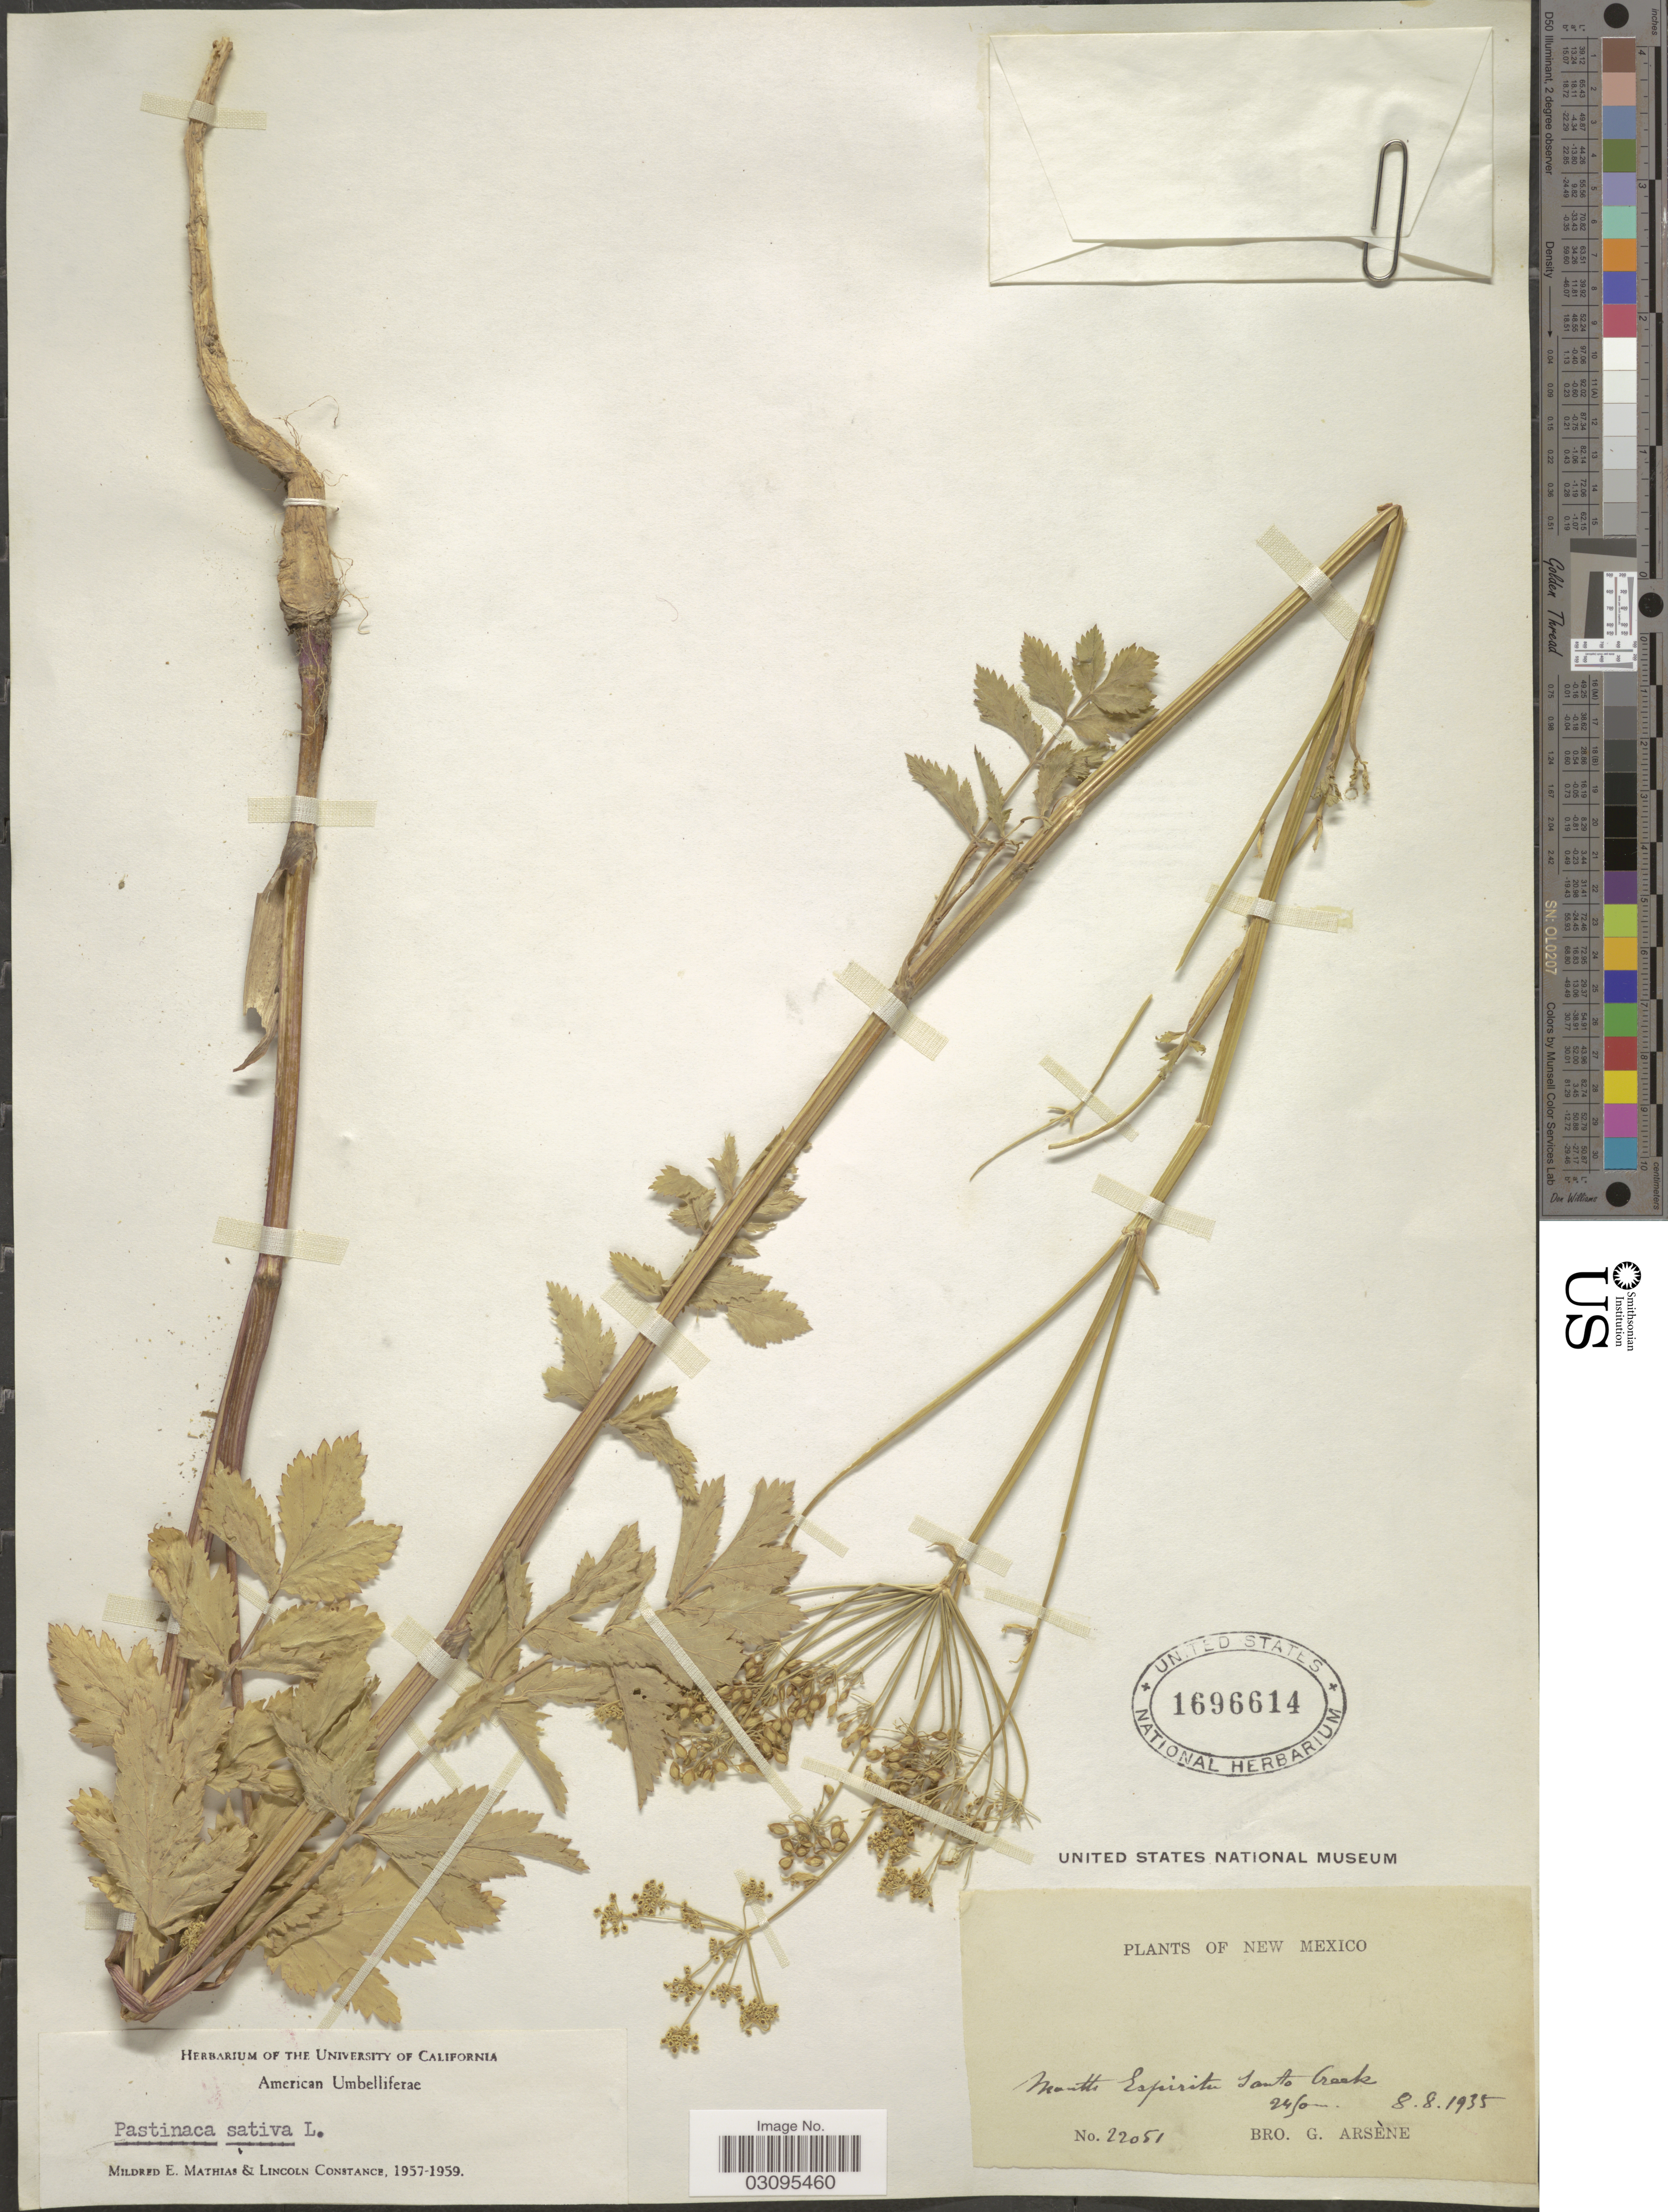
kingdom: Plantae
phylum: Tracheophyta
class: Magnoliopsida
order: Apiales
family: Apiaceae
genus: Pastinaca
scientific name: Pastinaca sativa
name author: L.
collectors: Bro. G. Arsène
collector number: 22051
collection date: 1935-08-08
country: United States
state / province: New Mexico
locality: Mouths Espiritu Santo Creek.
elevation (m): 2450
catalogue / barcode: US 1696614